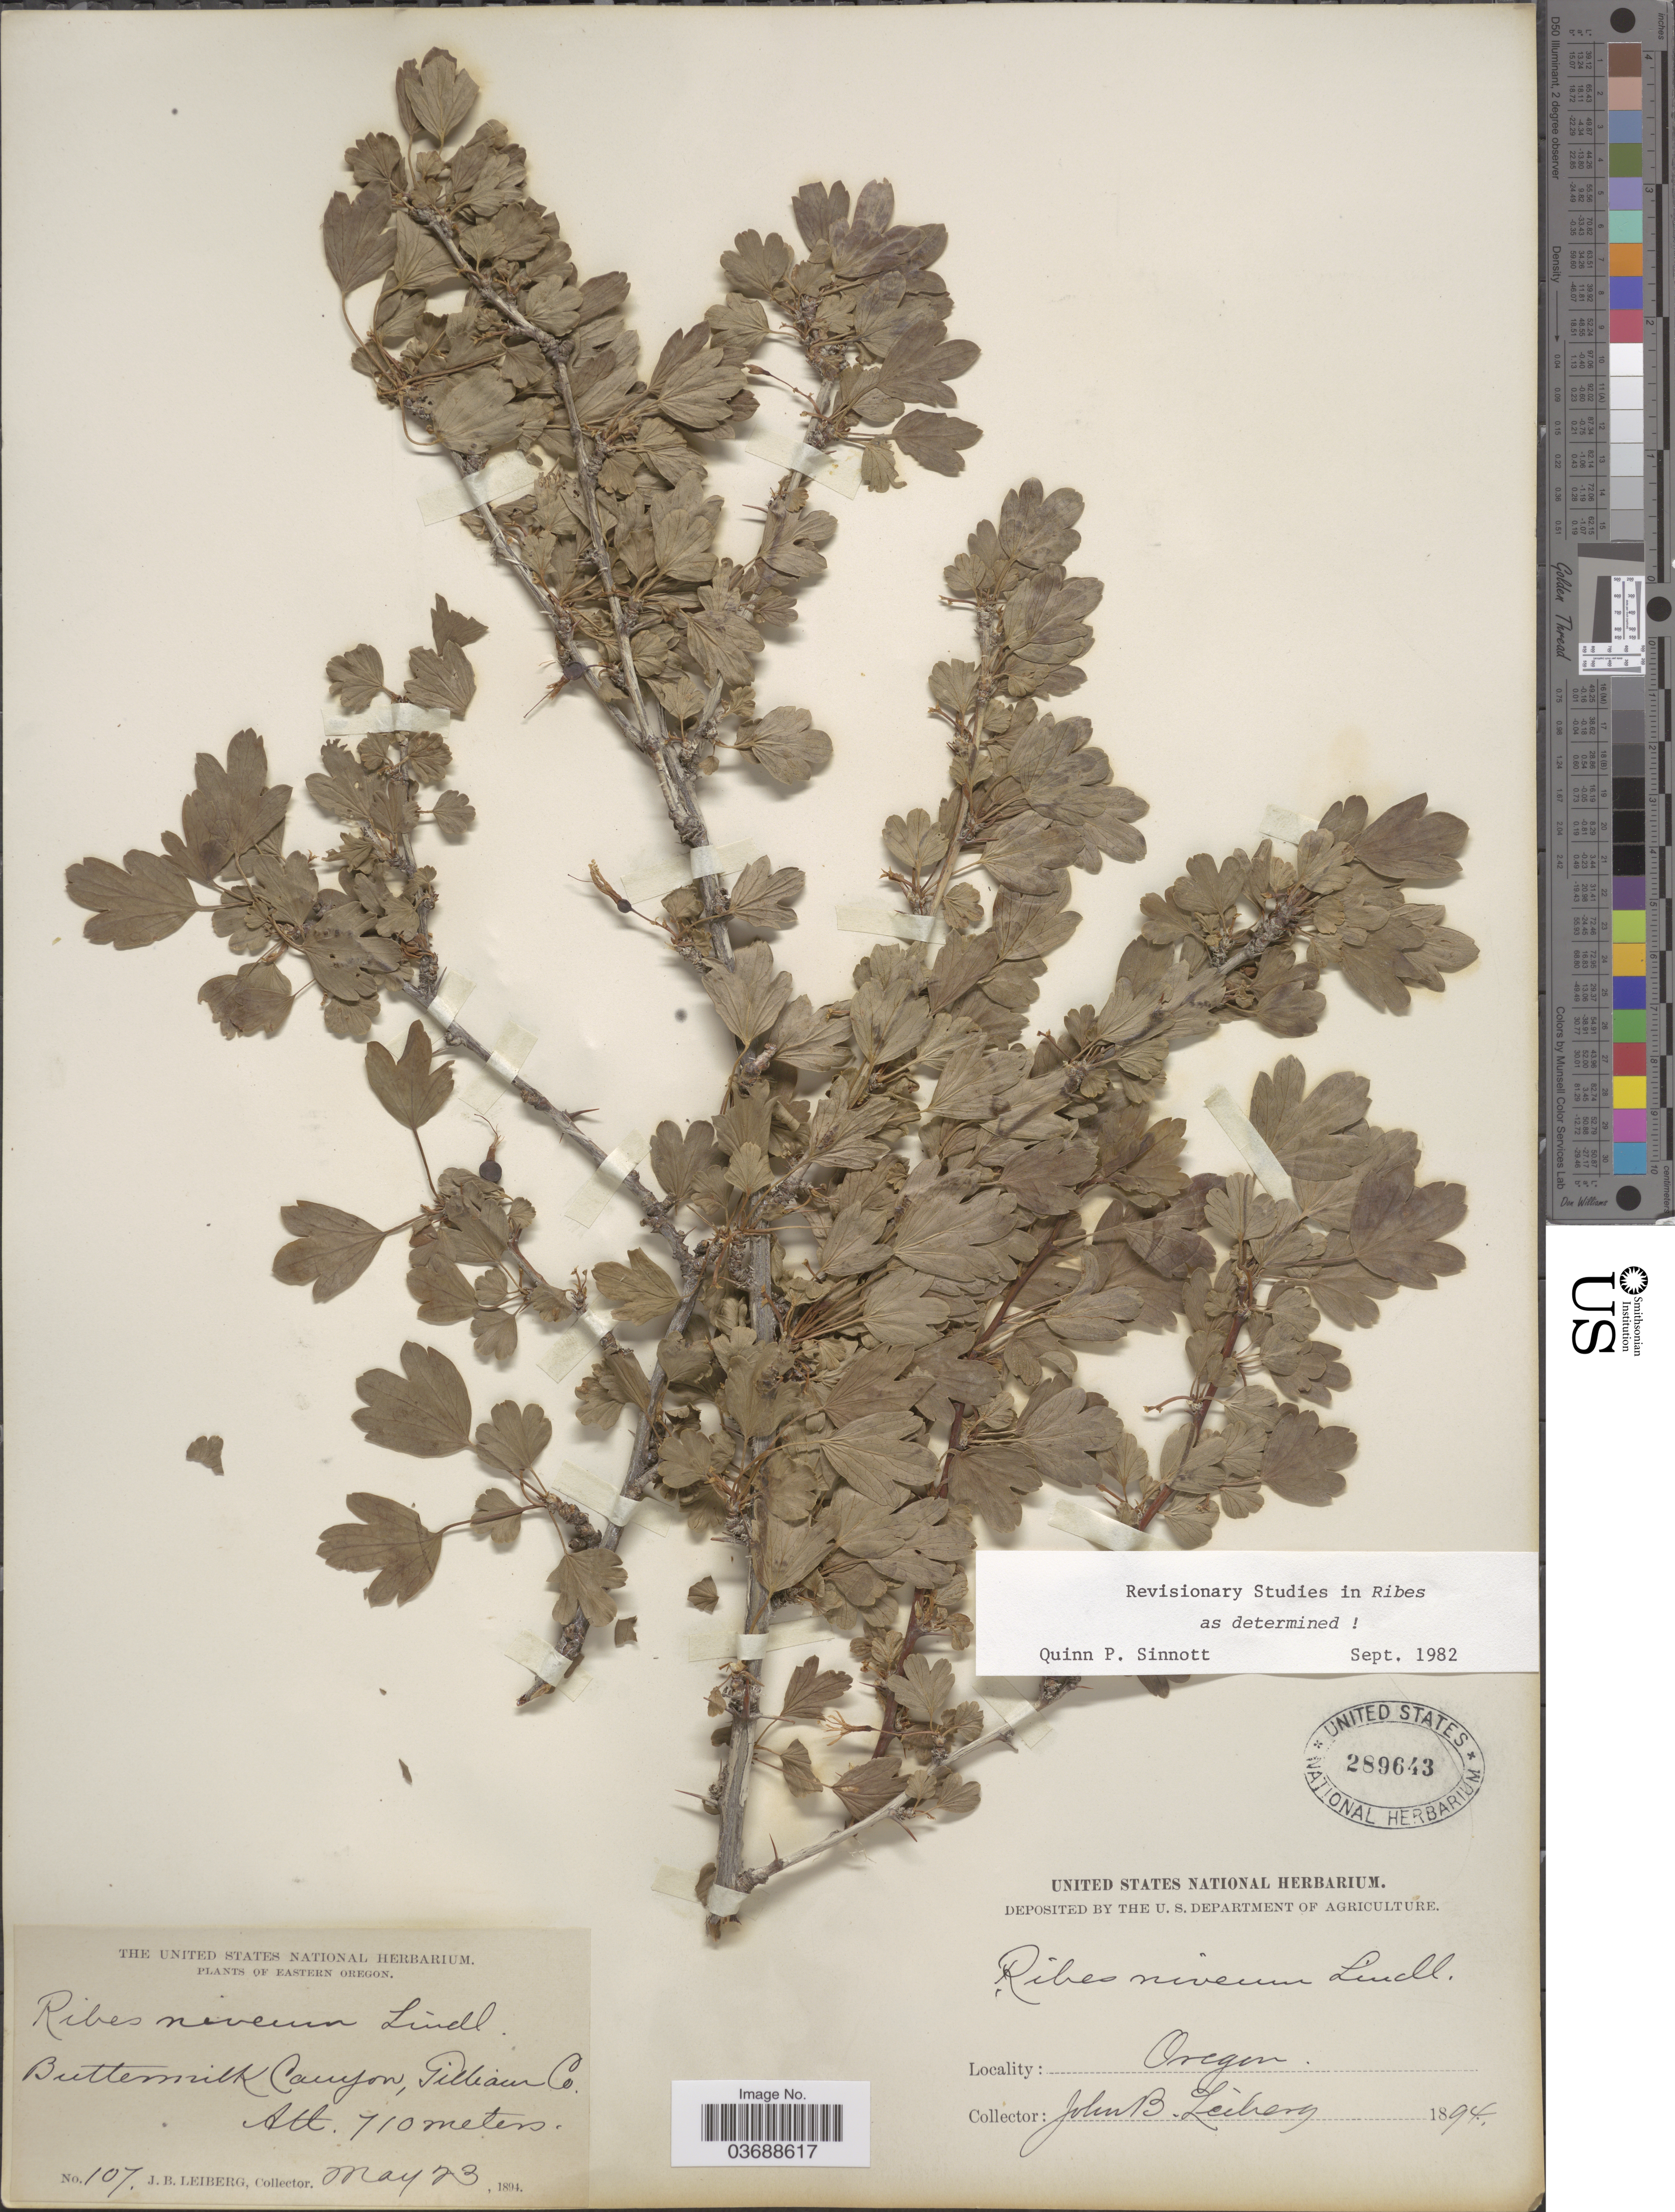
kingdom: Plantae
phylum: Tracheophyta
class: Magnoliopsida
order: Saxifragales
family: Grossulariaceae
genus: Ribes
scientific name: Ribes niveum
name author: Lindl.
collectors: J. B. Leiberg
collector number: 107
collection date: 1894-05-23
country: United States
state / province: Oregon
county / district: Gilliam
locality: Eastern Oregon. Buttermilk Canyon, Gilliam Co.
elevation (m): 710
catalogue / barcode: US 289643